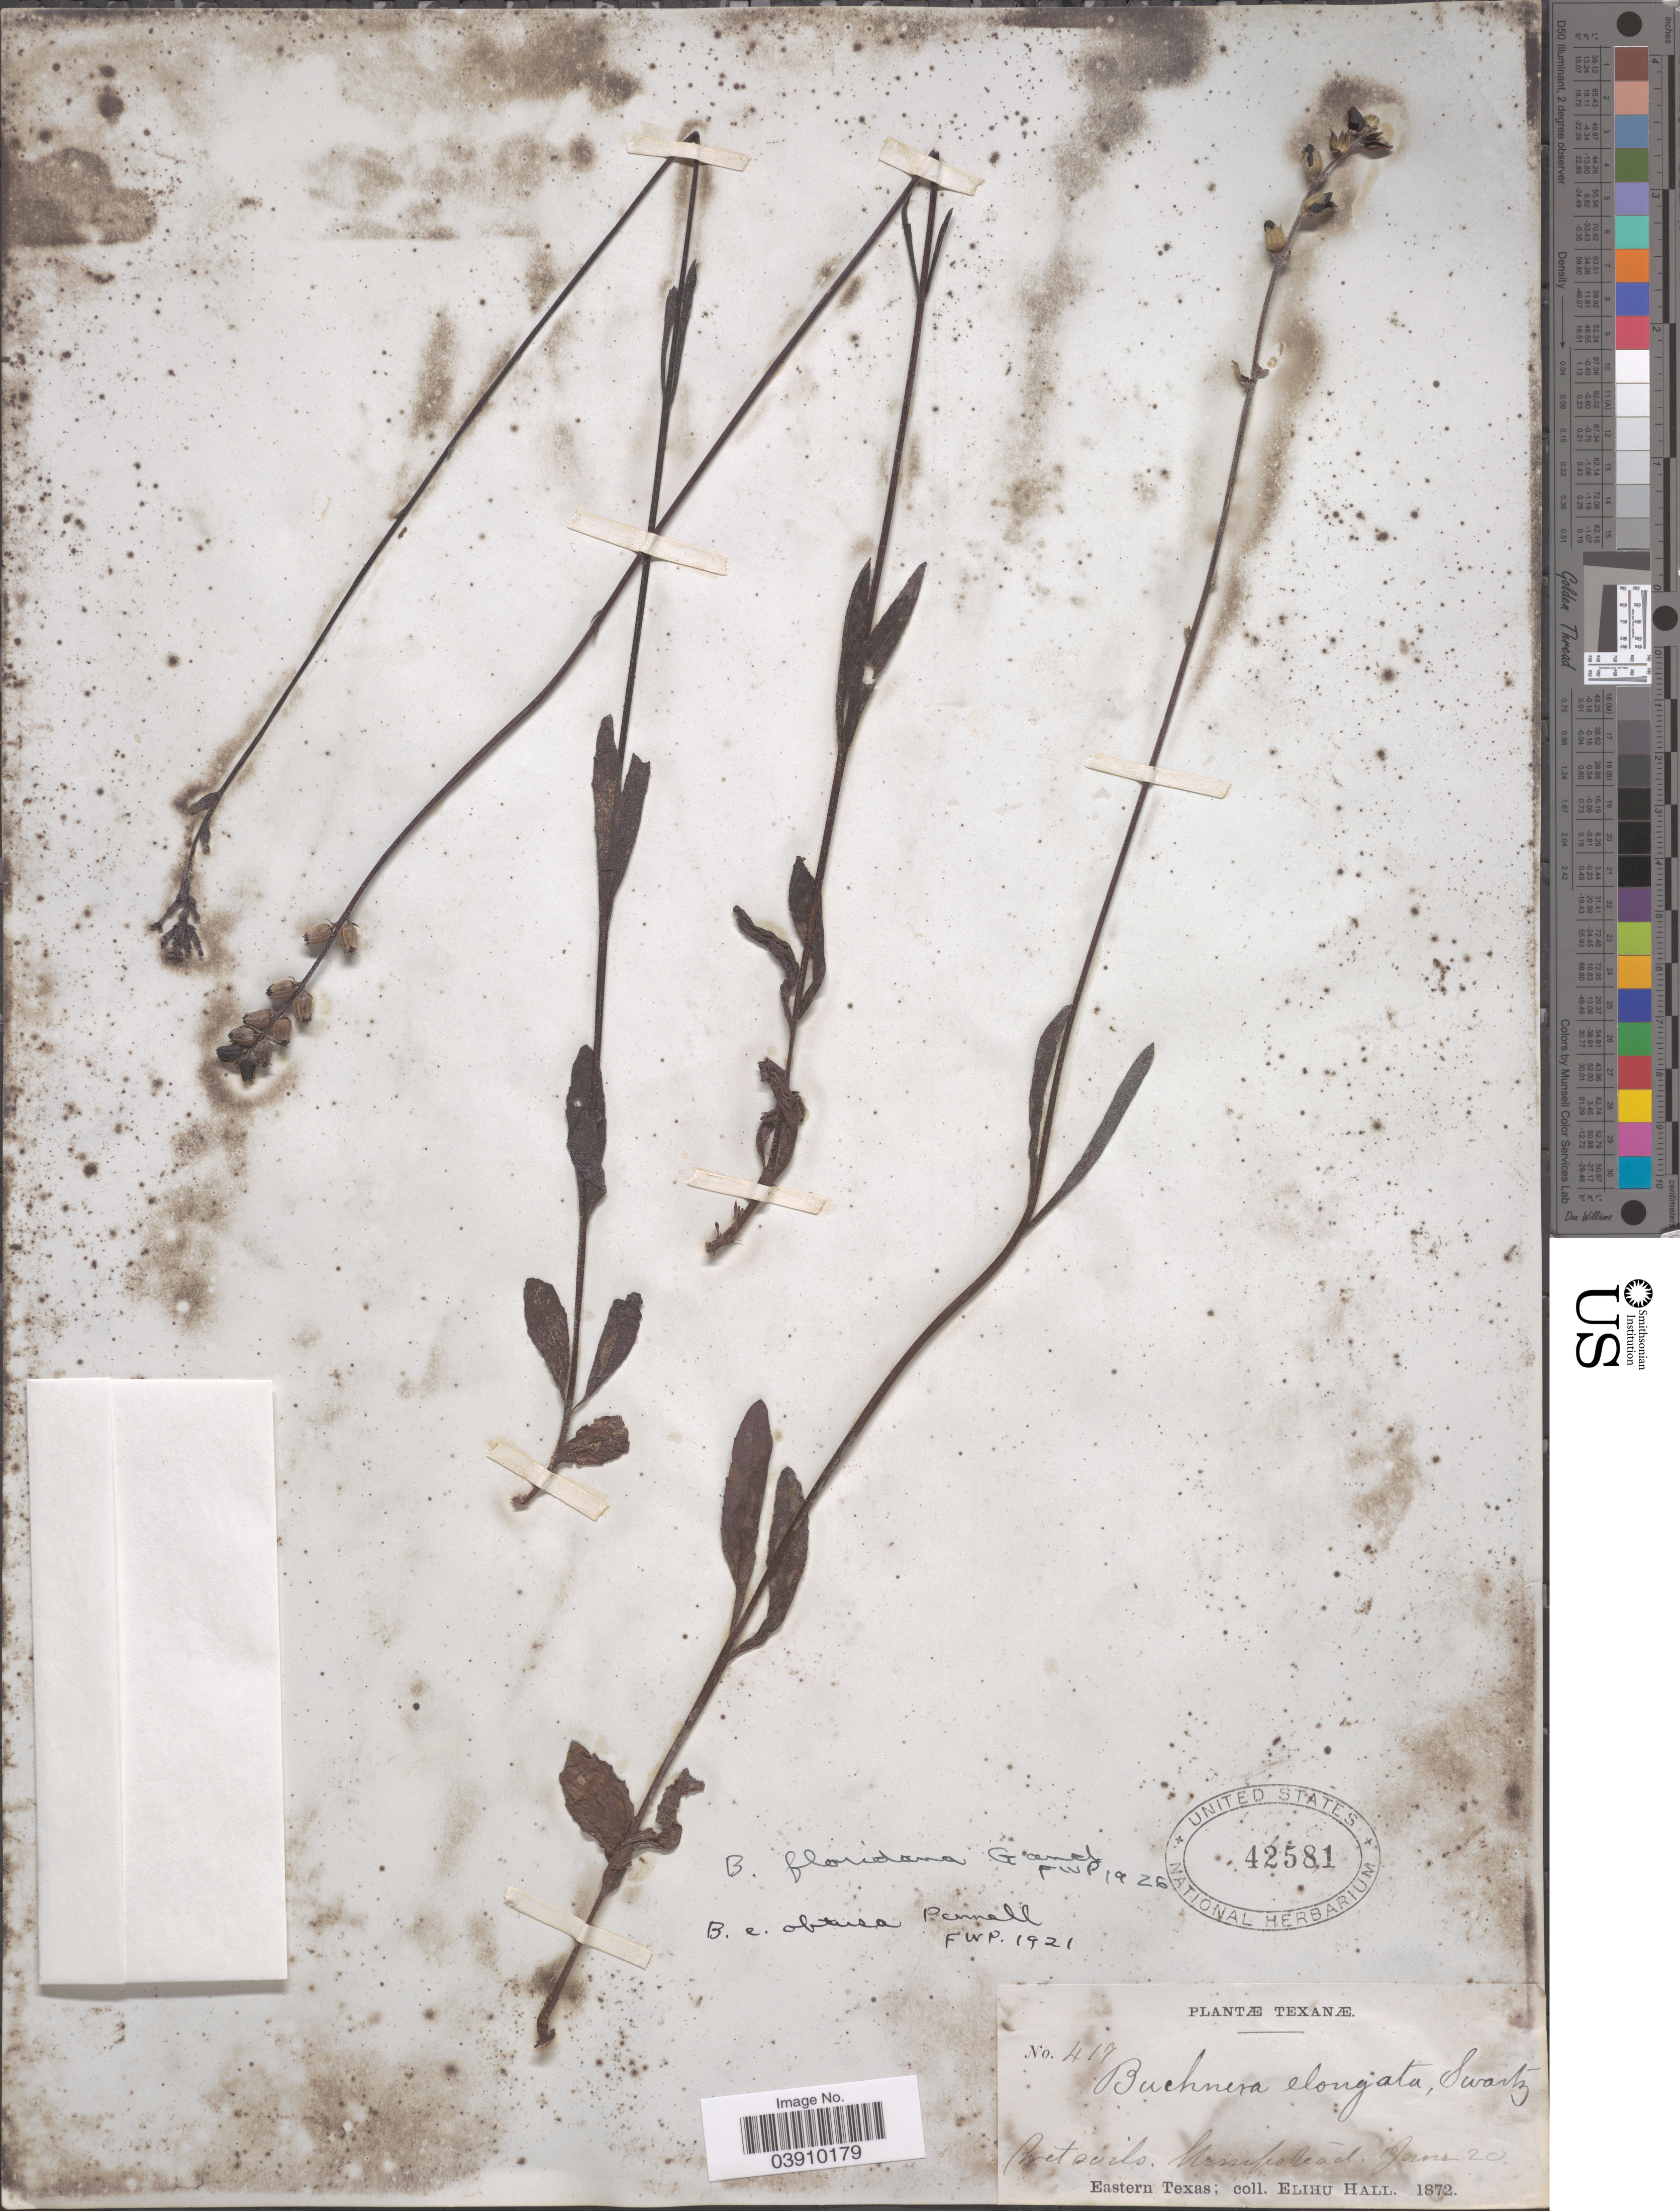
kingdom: Plantae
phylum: Tracheophyta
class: Magnoliopsida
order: Lamiales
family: Orobanchaceae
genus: Buchnera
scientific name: Buchnera floridana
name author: Gand.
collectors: E. Hall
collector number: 417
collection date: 1872-06-20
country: United States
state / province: Texas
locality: Eastern Texas.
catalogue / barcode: US 42581